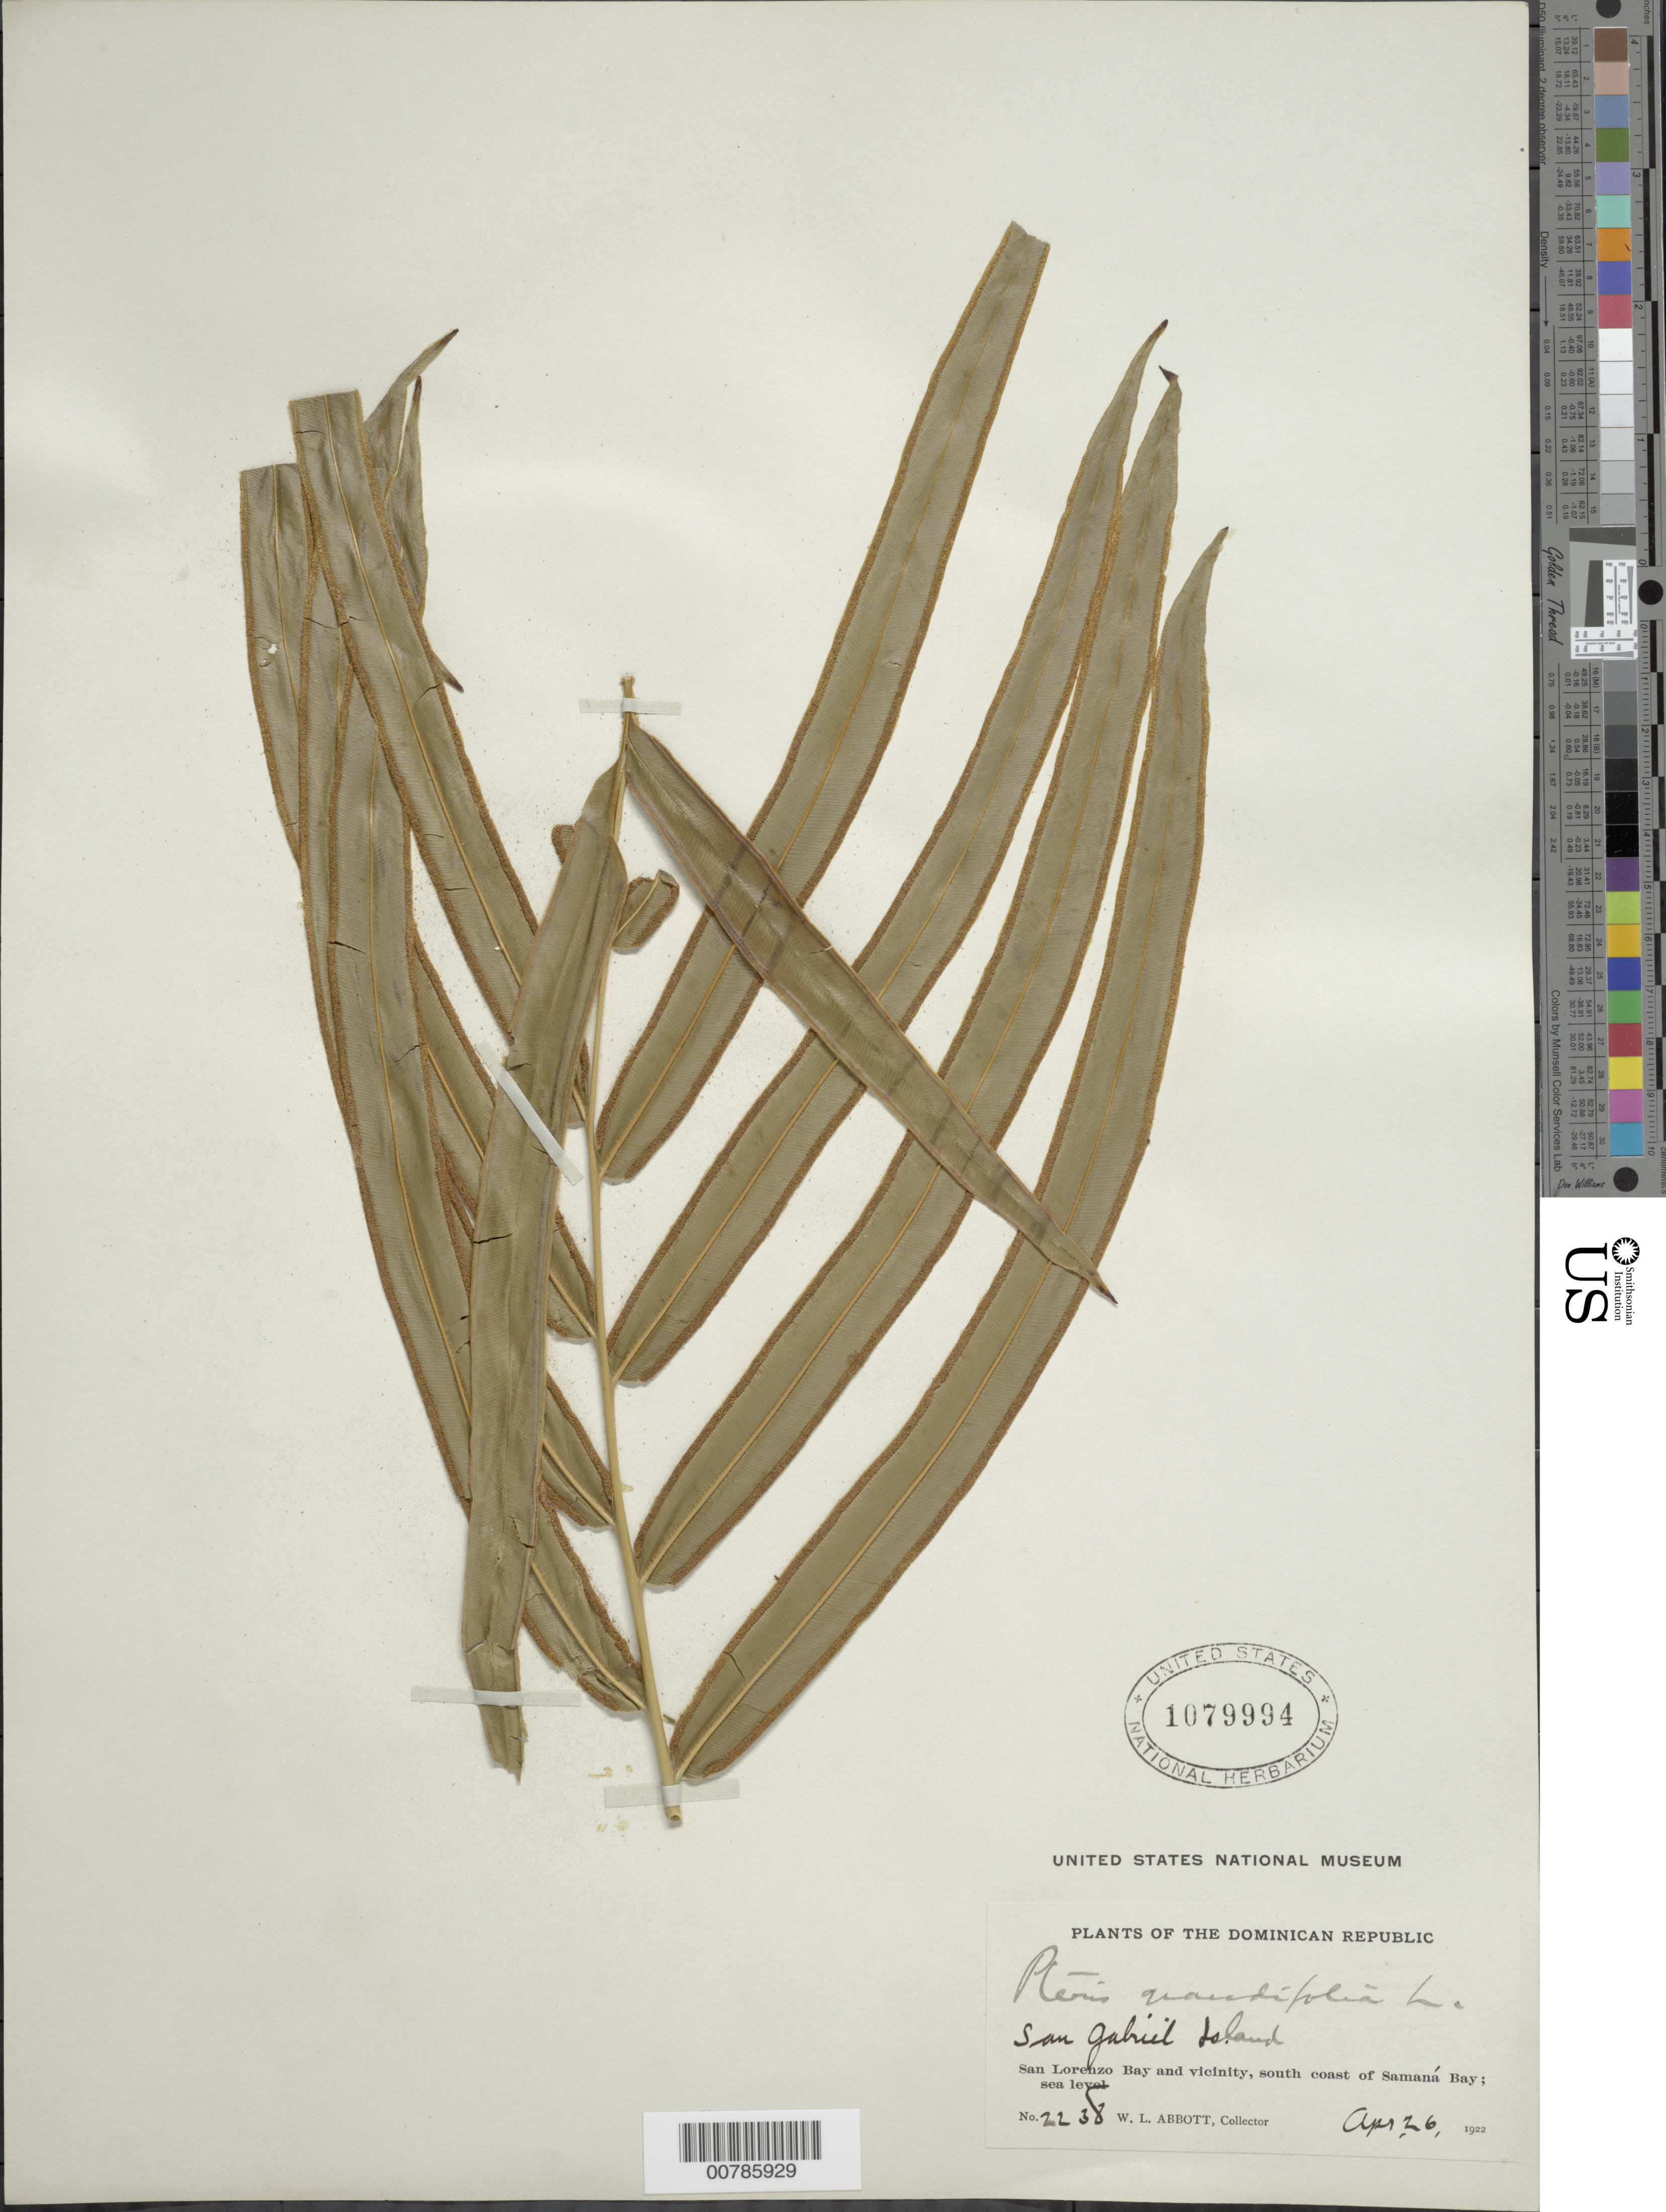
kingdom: Plantae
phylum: Tracheophyta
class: Polypodiopsida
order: Polypodiales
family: Pteridaceae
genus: Pteris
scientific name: Pteris grandifolia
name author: L.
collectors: W. L. Abbott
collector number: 2238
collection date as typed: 26 Apr 1922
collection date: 1922-04-26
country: Dominican Republic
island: Hispaniola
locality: San Lorenzo Bay and vicinity, south coast of Samaná Bay; San Gabriel Island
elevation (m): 0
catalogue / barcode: US 1079994